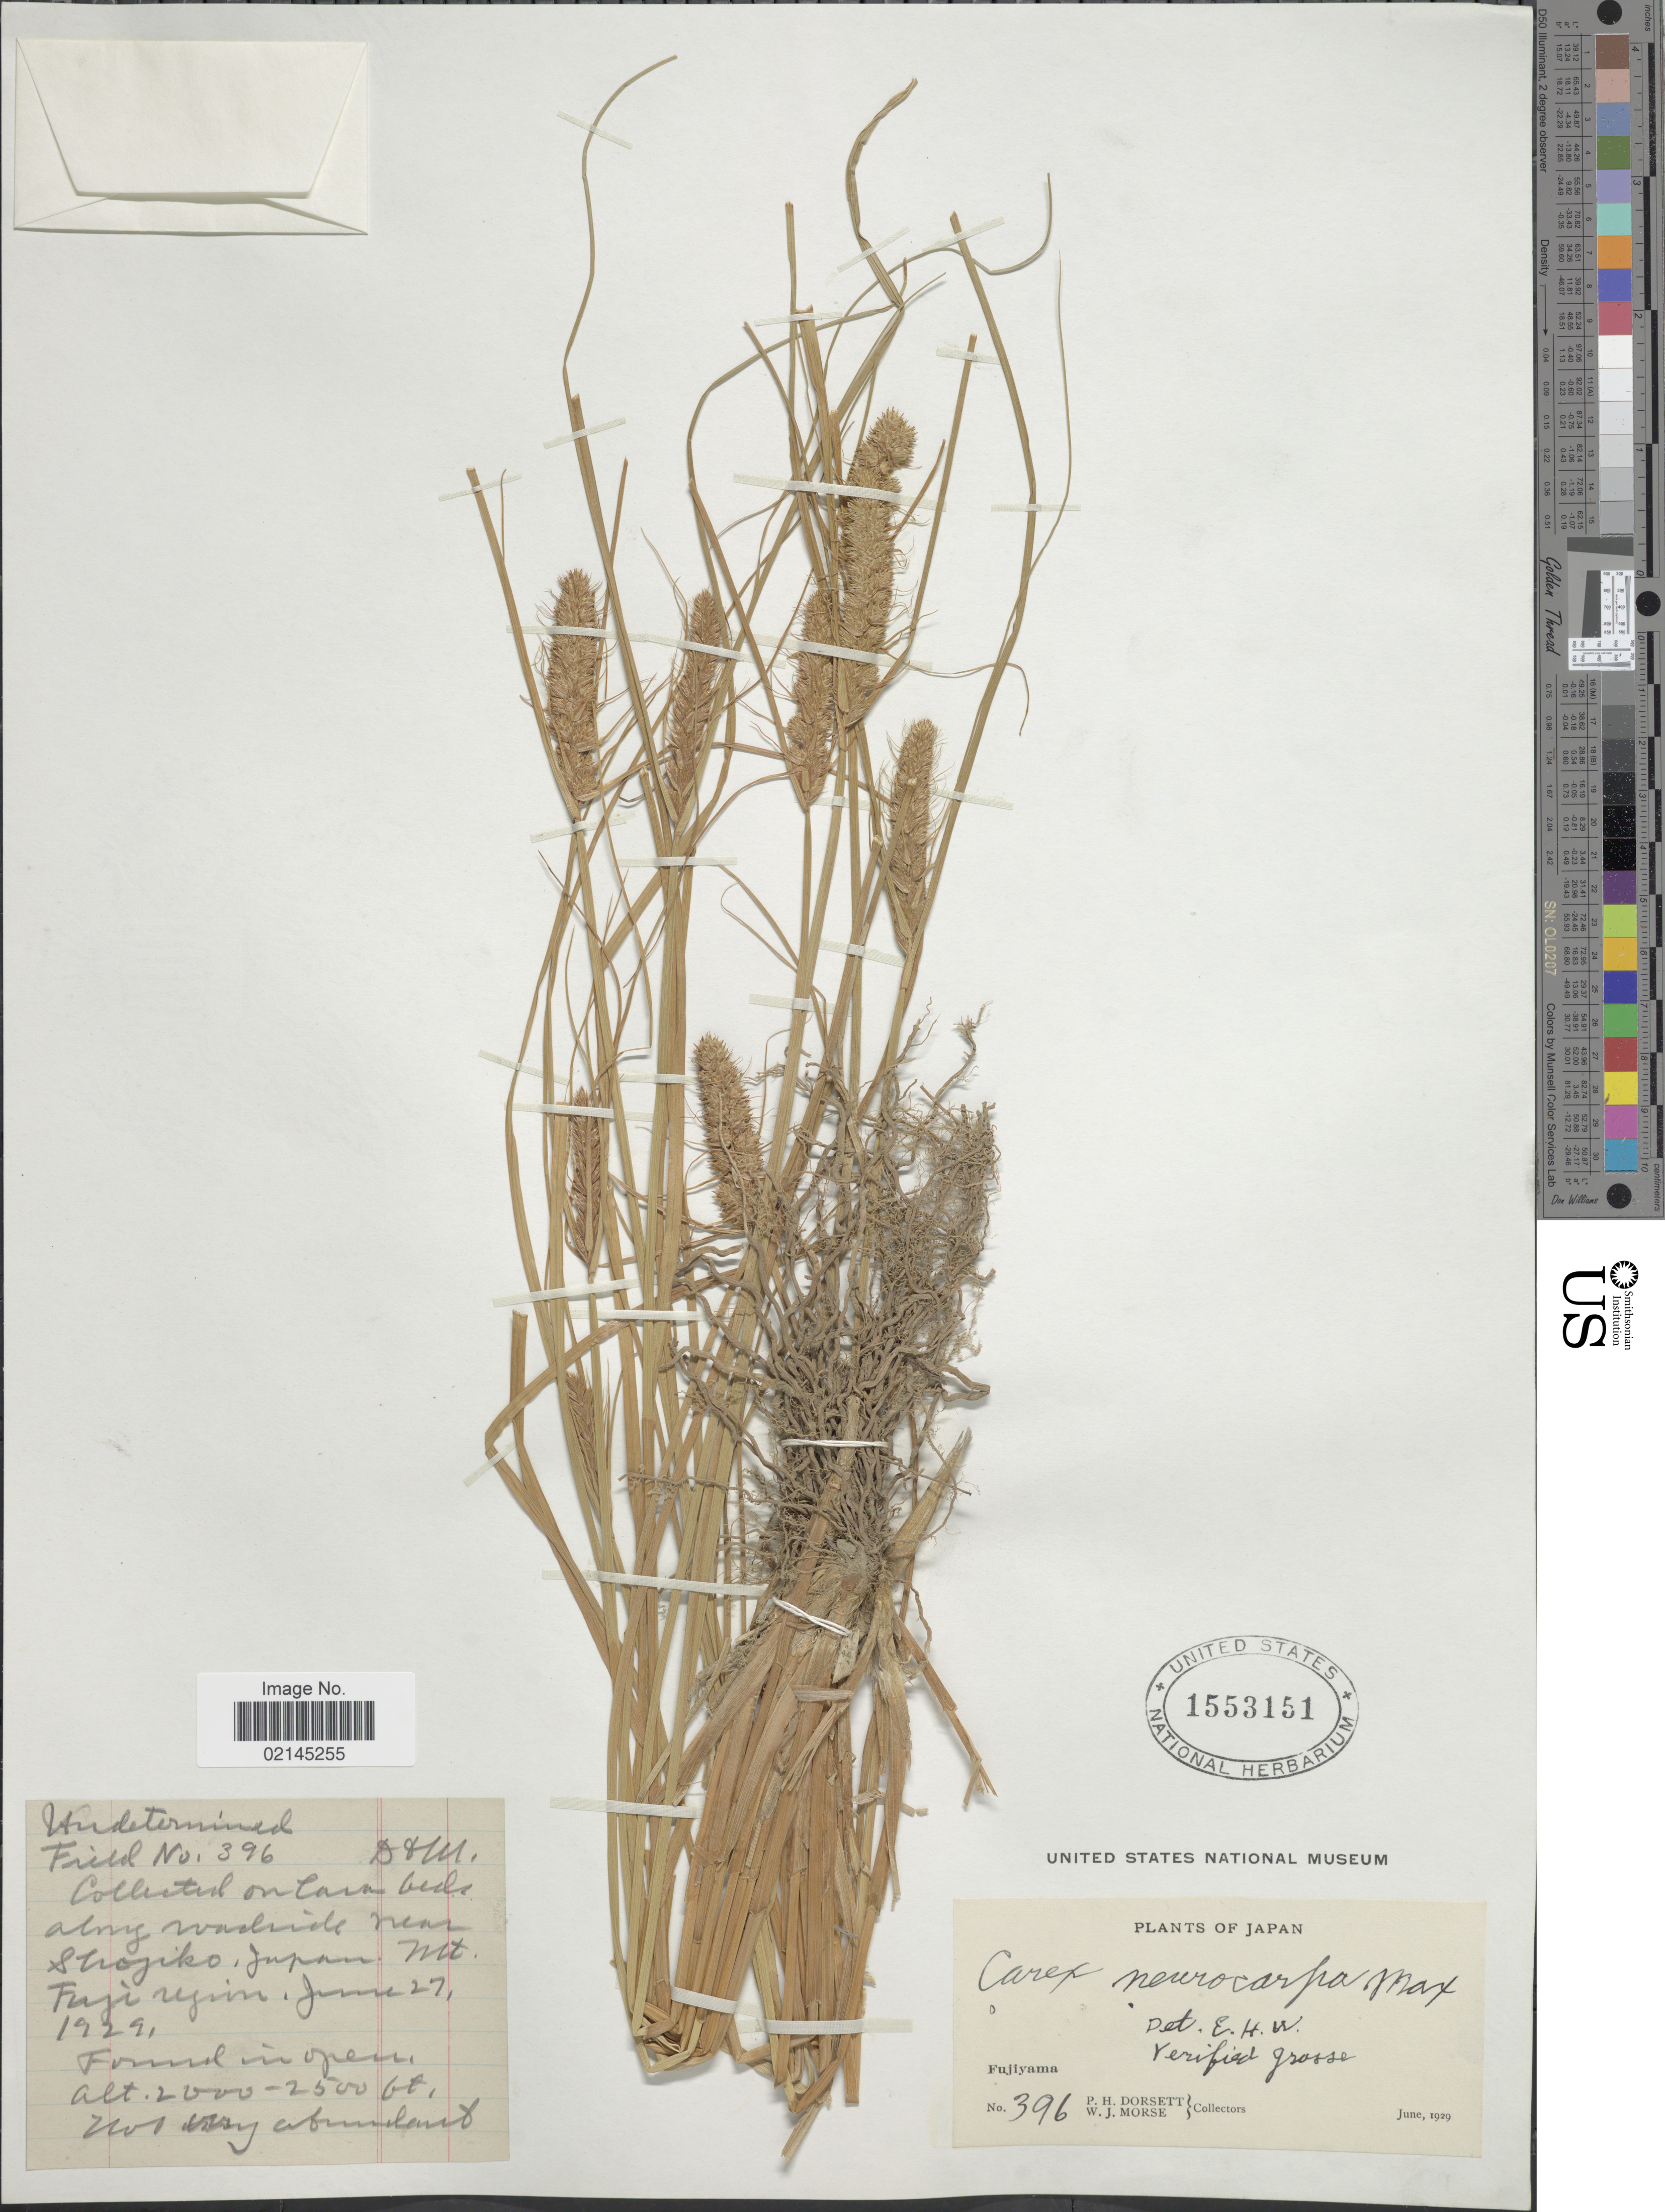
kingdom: Plantae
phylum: Tracheophyta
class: Liliopsida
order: Poales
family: Cyperaceae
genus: Carex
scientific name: Carex neurocarpa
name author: Maxim.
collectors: P. H. Dorsett & W. J. Morse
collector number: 396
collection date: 1929-06-27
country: Japan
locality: Fujiyama.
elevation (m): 610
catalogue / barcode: US 1553151